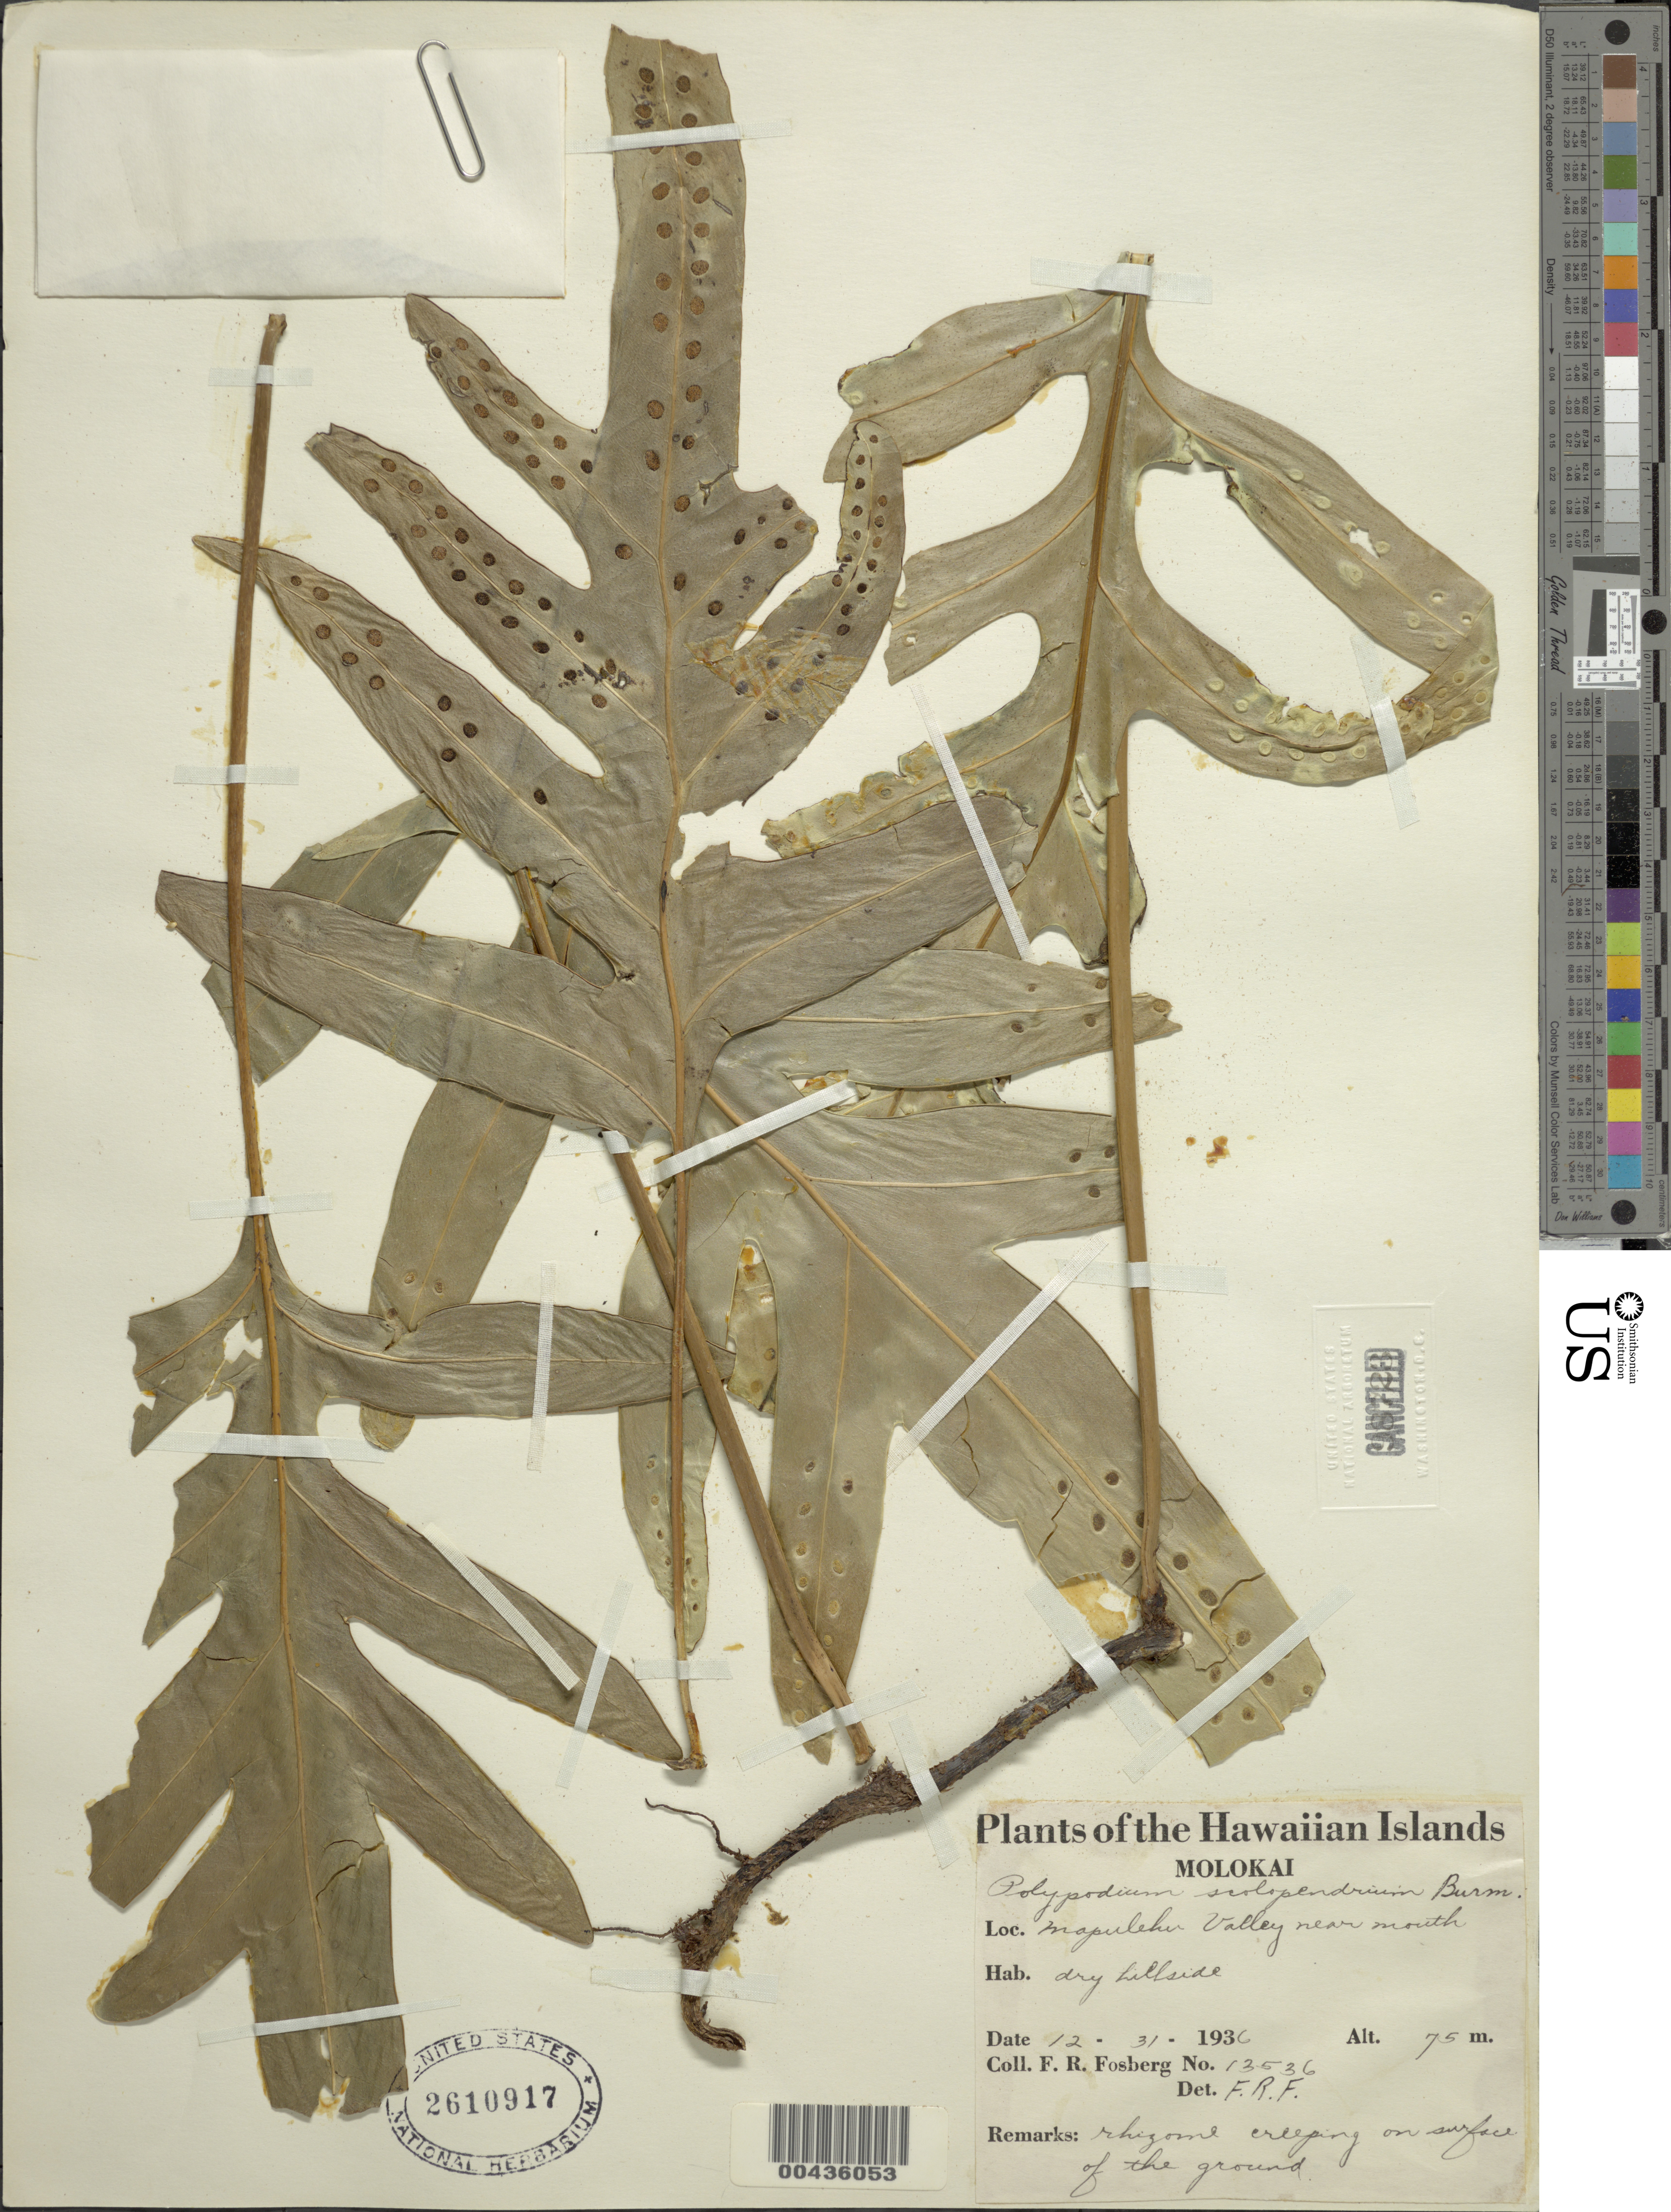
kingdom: Plantae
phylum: Tracheophyta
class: Polypodiopsida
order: Polypodiales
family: Polypodiaceae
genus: Polypodium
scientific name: Polypodium scolopendria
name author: Burm. f.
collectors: F. R. Fosberg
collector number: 13536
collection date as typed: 31 Dec 1936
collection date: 1936-12-31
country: United States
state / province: Hawaii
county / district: Maui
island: Moloka'i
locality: Mapulehu Valley near mouth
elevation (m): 75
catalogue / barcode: US 2610917